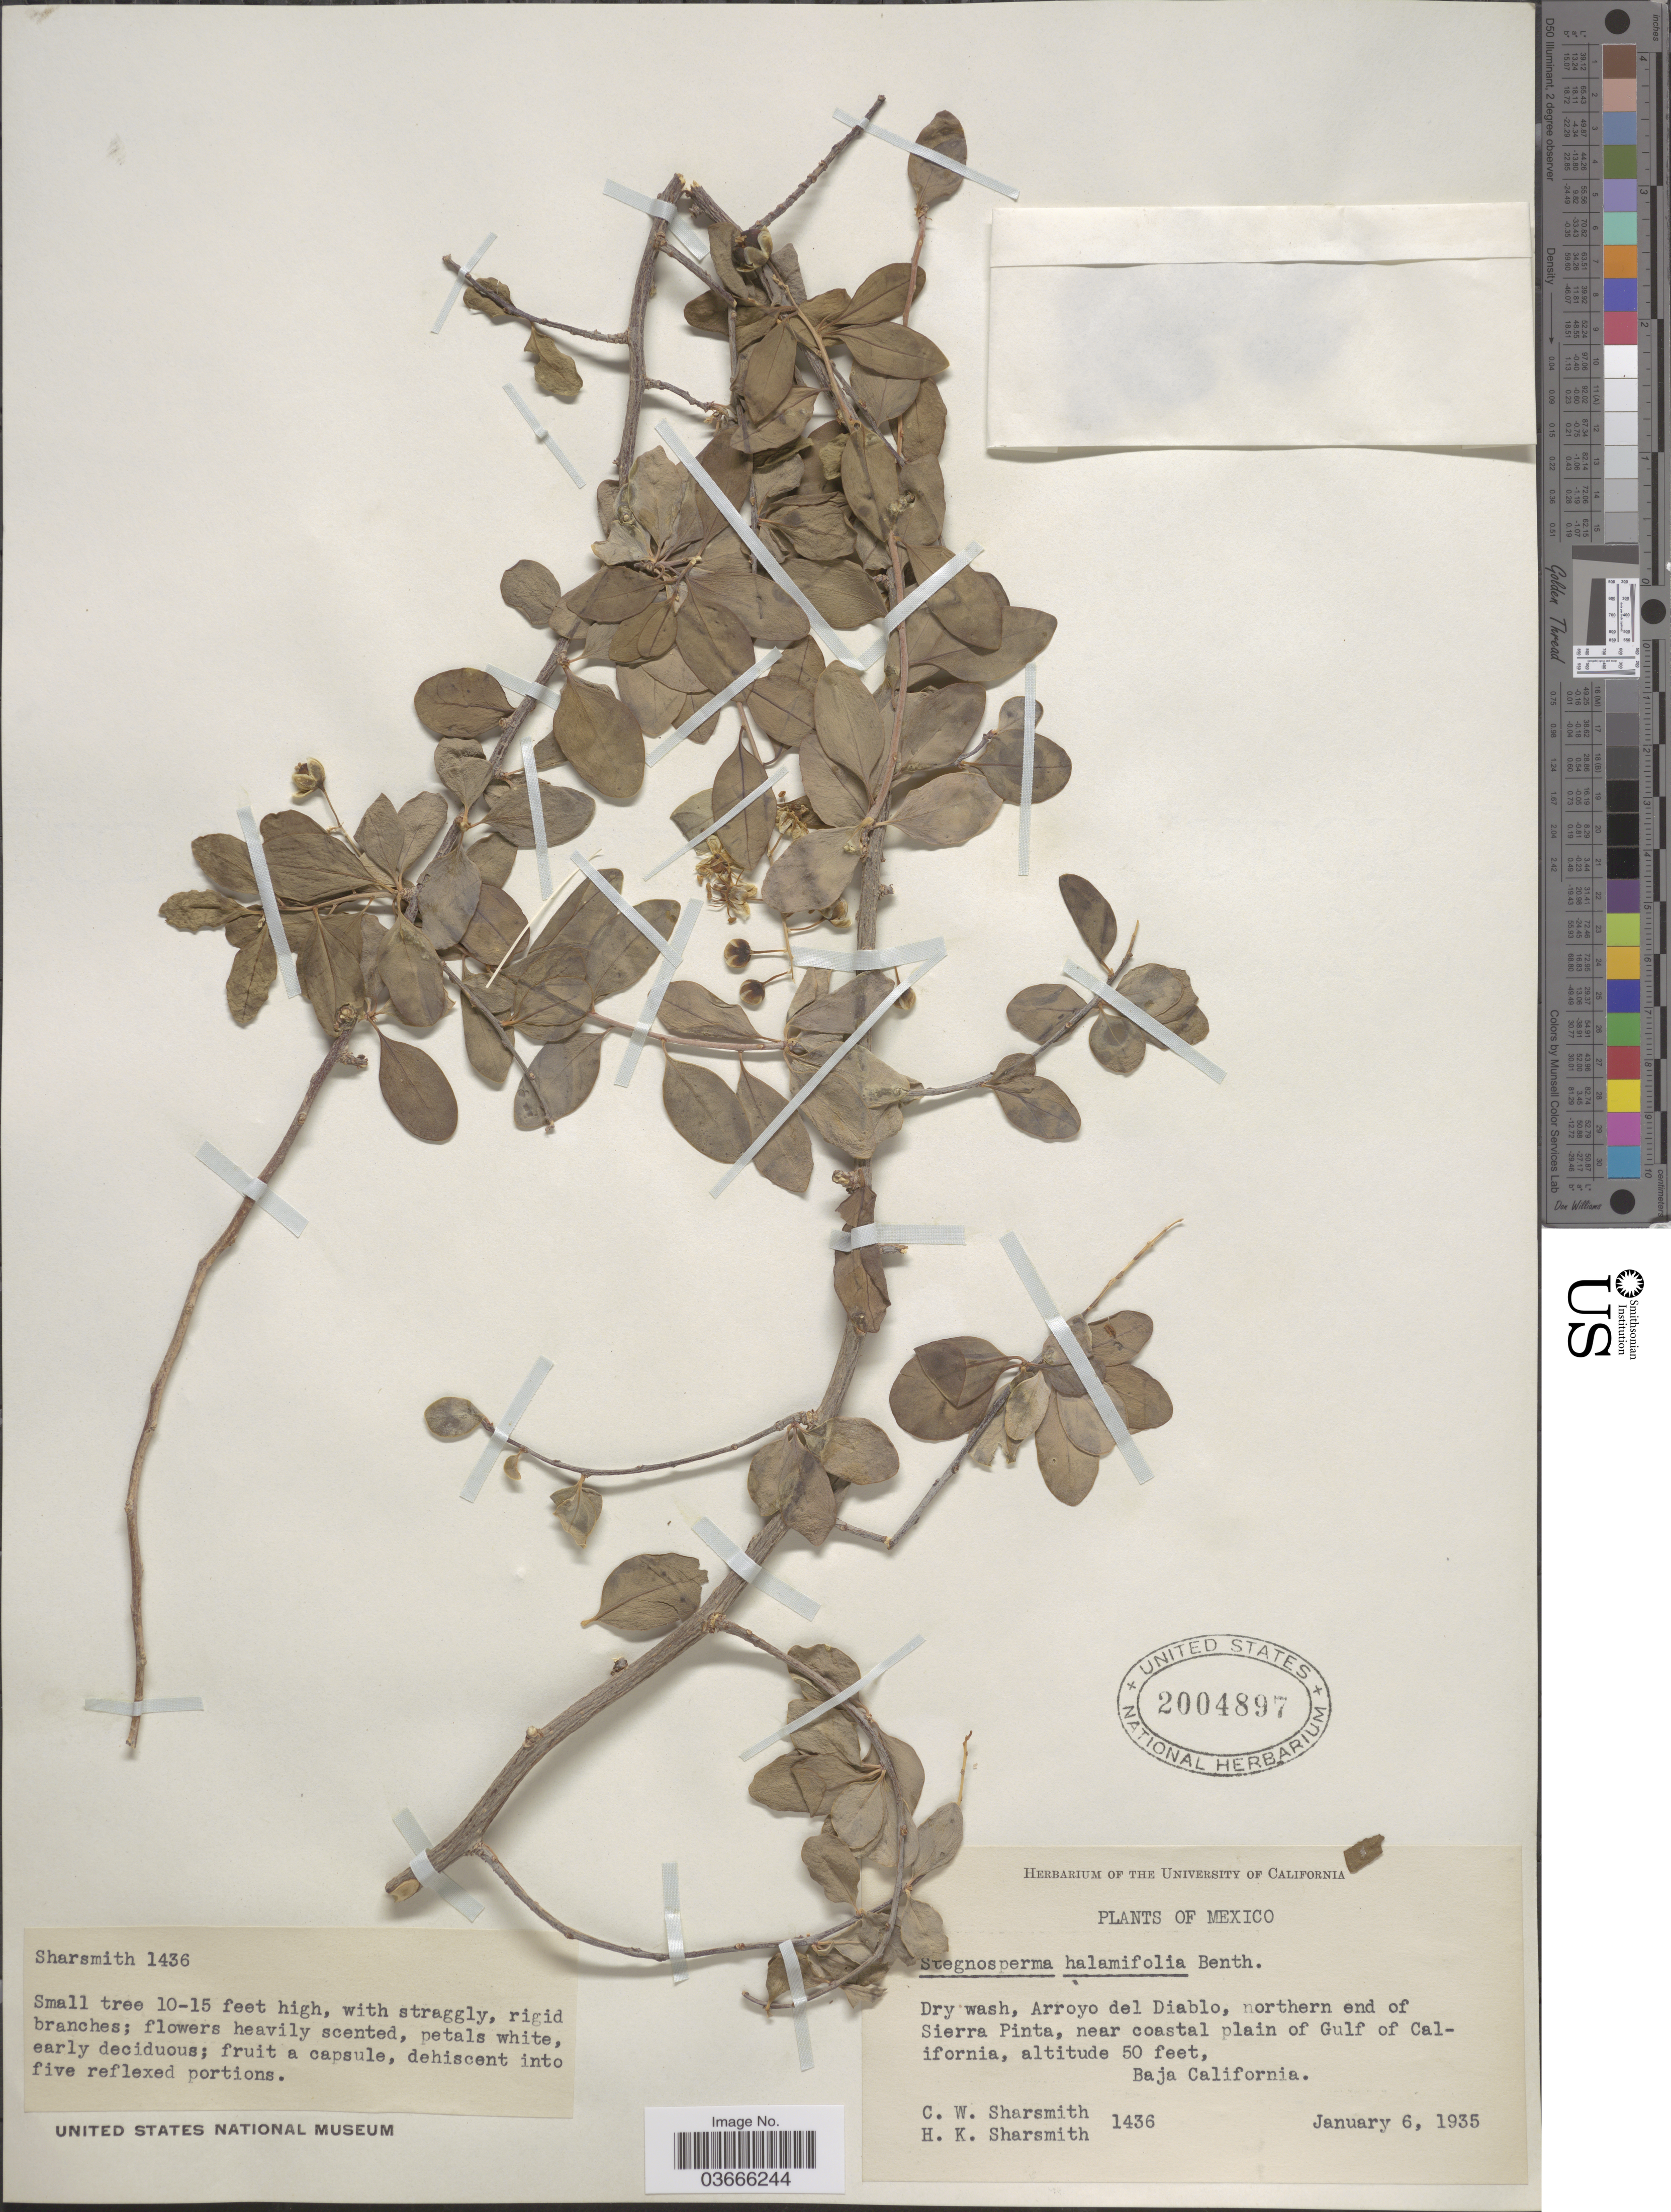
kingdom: Plantae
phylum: Tracheophyta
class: Magnoliopsida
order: Caryophyllales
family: Stegnospermataceae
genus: Stegnosperma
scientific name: Stegnosperma halimifolium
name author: Benth.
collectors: C. Sharsmith & H. Sharsmith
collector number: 1436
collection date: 1935-01-06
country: Mexico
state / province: Baja California Norte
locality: Arroyo del Diablo, northern end of Sierra Pinta, near coastal plain of Gulf of California.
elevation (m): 15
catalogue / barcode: US 2004897